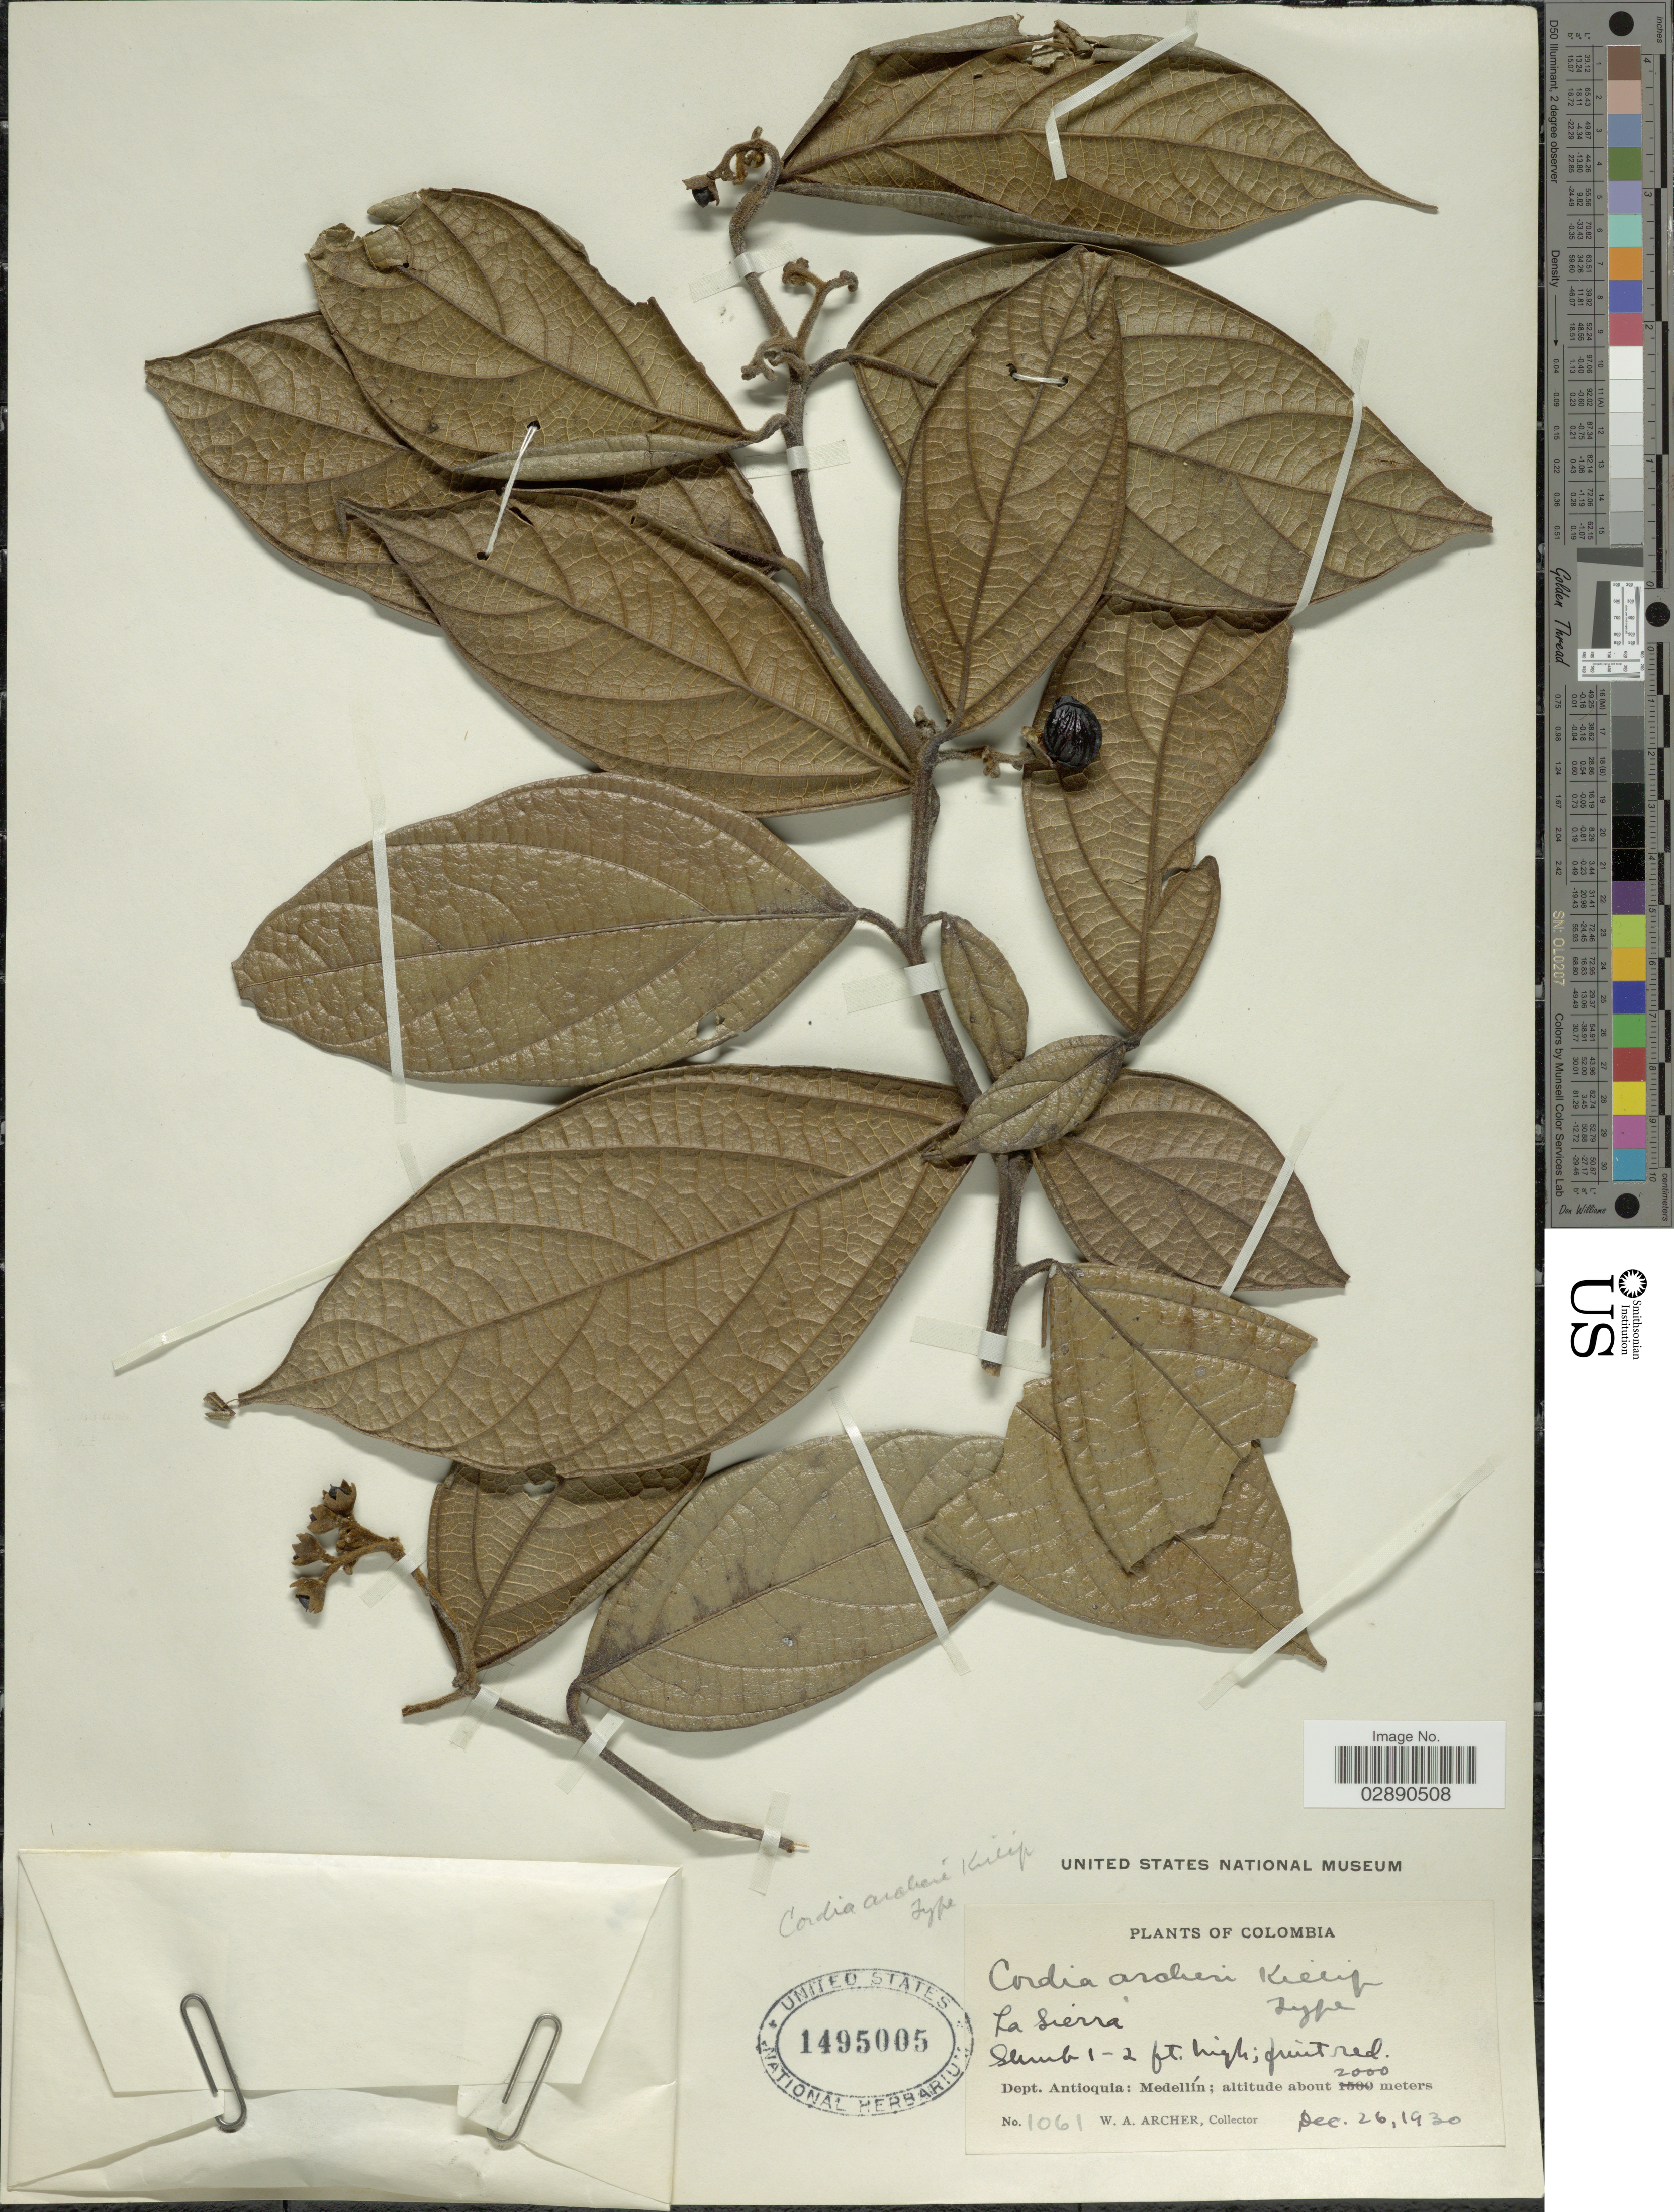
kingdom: Plantae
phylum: Tracheophyta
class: Magnoliopsida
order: Boraginales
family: Cordiaceae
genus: Cordia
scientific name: Cordia archeri Killip ined.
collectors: W. Archer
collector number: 1061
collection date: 1930-12-26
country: Colombia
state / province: Antioquia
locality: La Sierra. Dept. Antioquia: Medellín.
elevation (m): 2000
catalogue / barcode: US 1495005